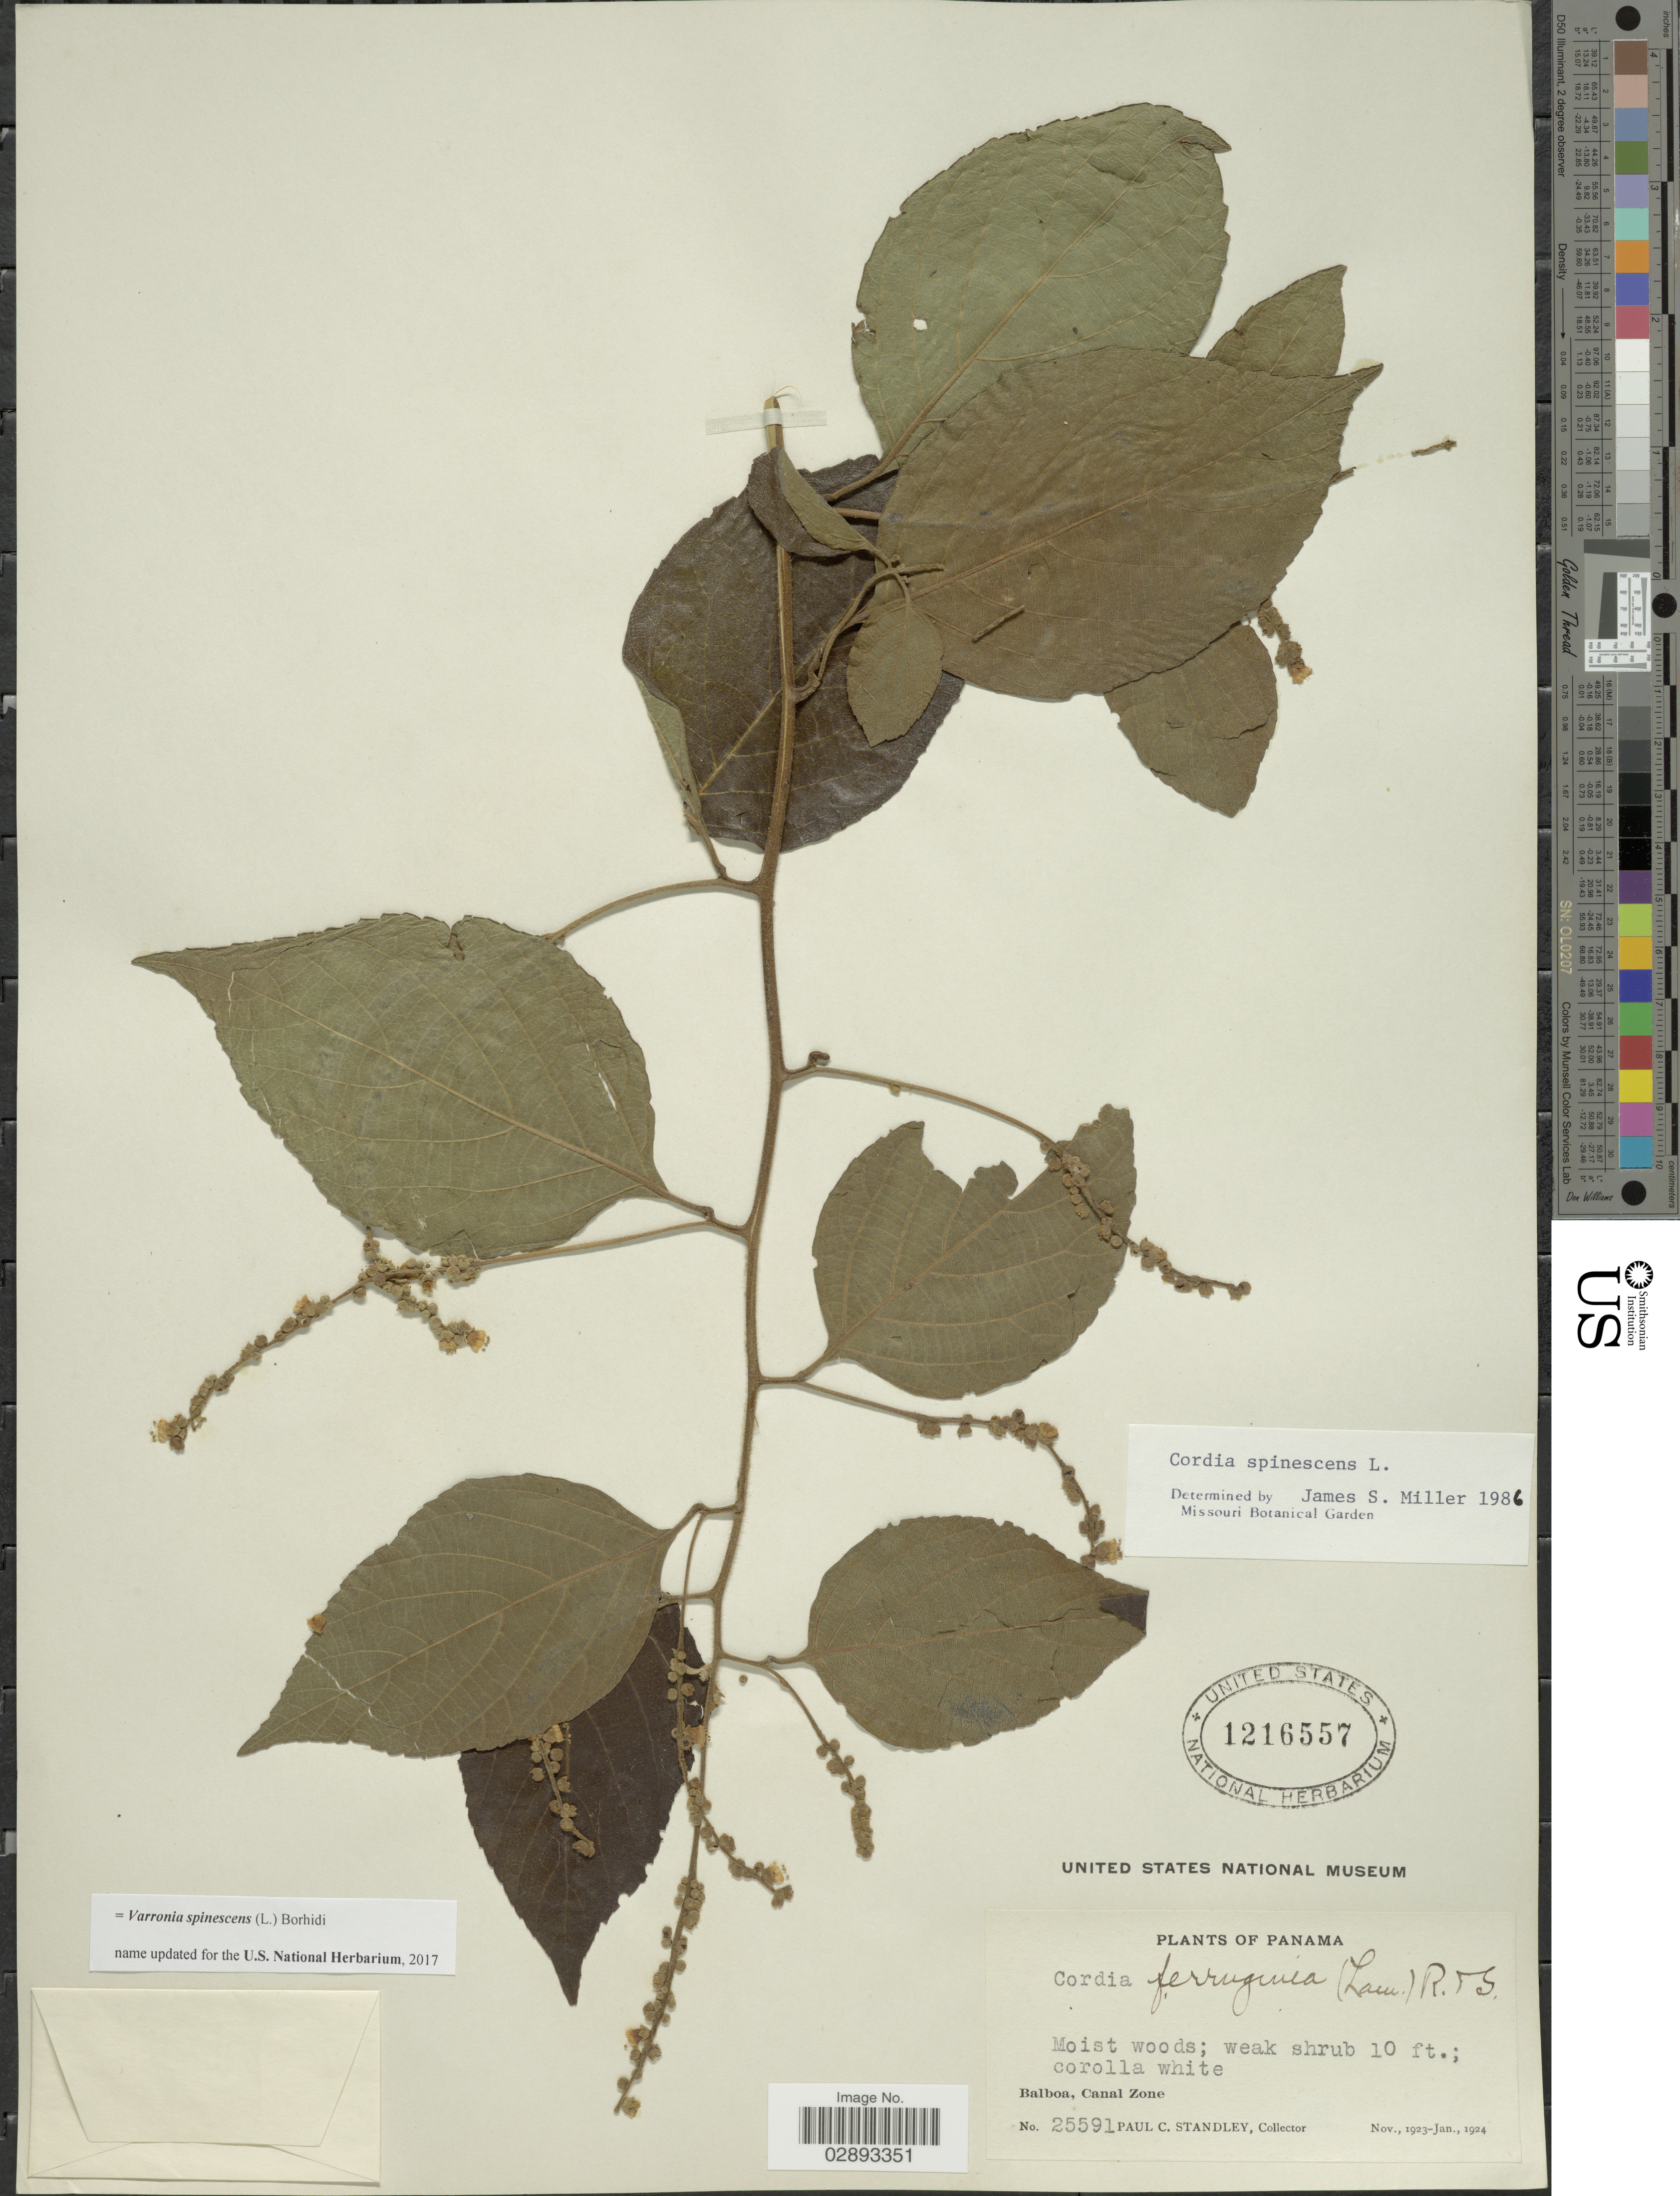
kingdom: Plantae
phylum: Tracheophyta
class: Magnoliopsida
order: Boraginales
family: Cordiaceae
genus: Varronia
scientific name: Varronia spinescens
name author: (L.) Borhidi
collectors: P. C. Standley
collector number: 25591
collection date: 1923-11/1924-01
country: Panama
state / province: Colón / Panamá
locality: Balboa, Canal Zone.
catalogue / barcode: US 1216557